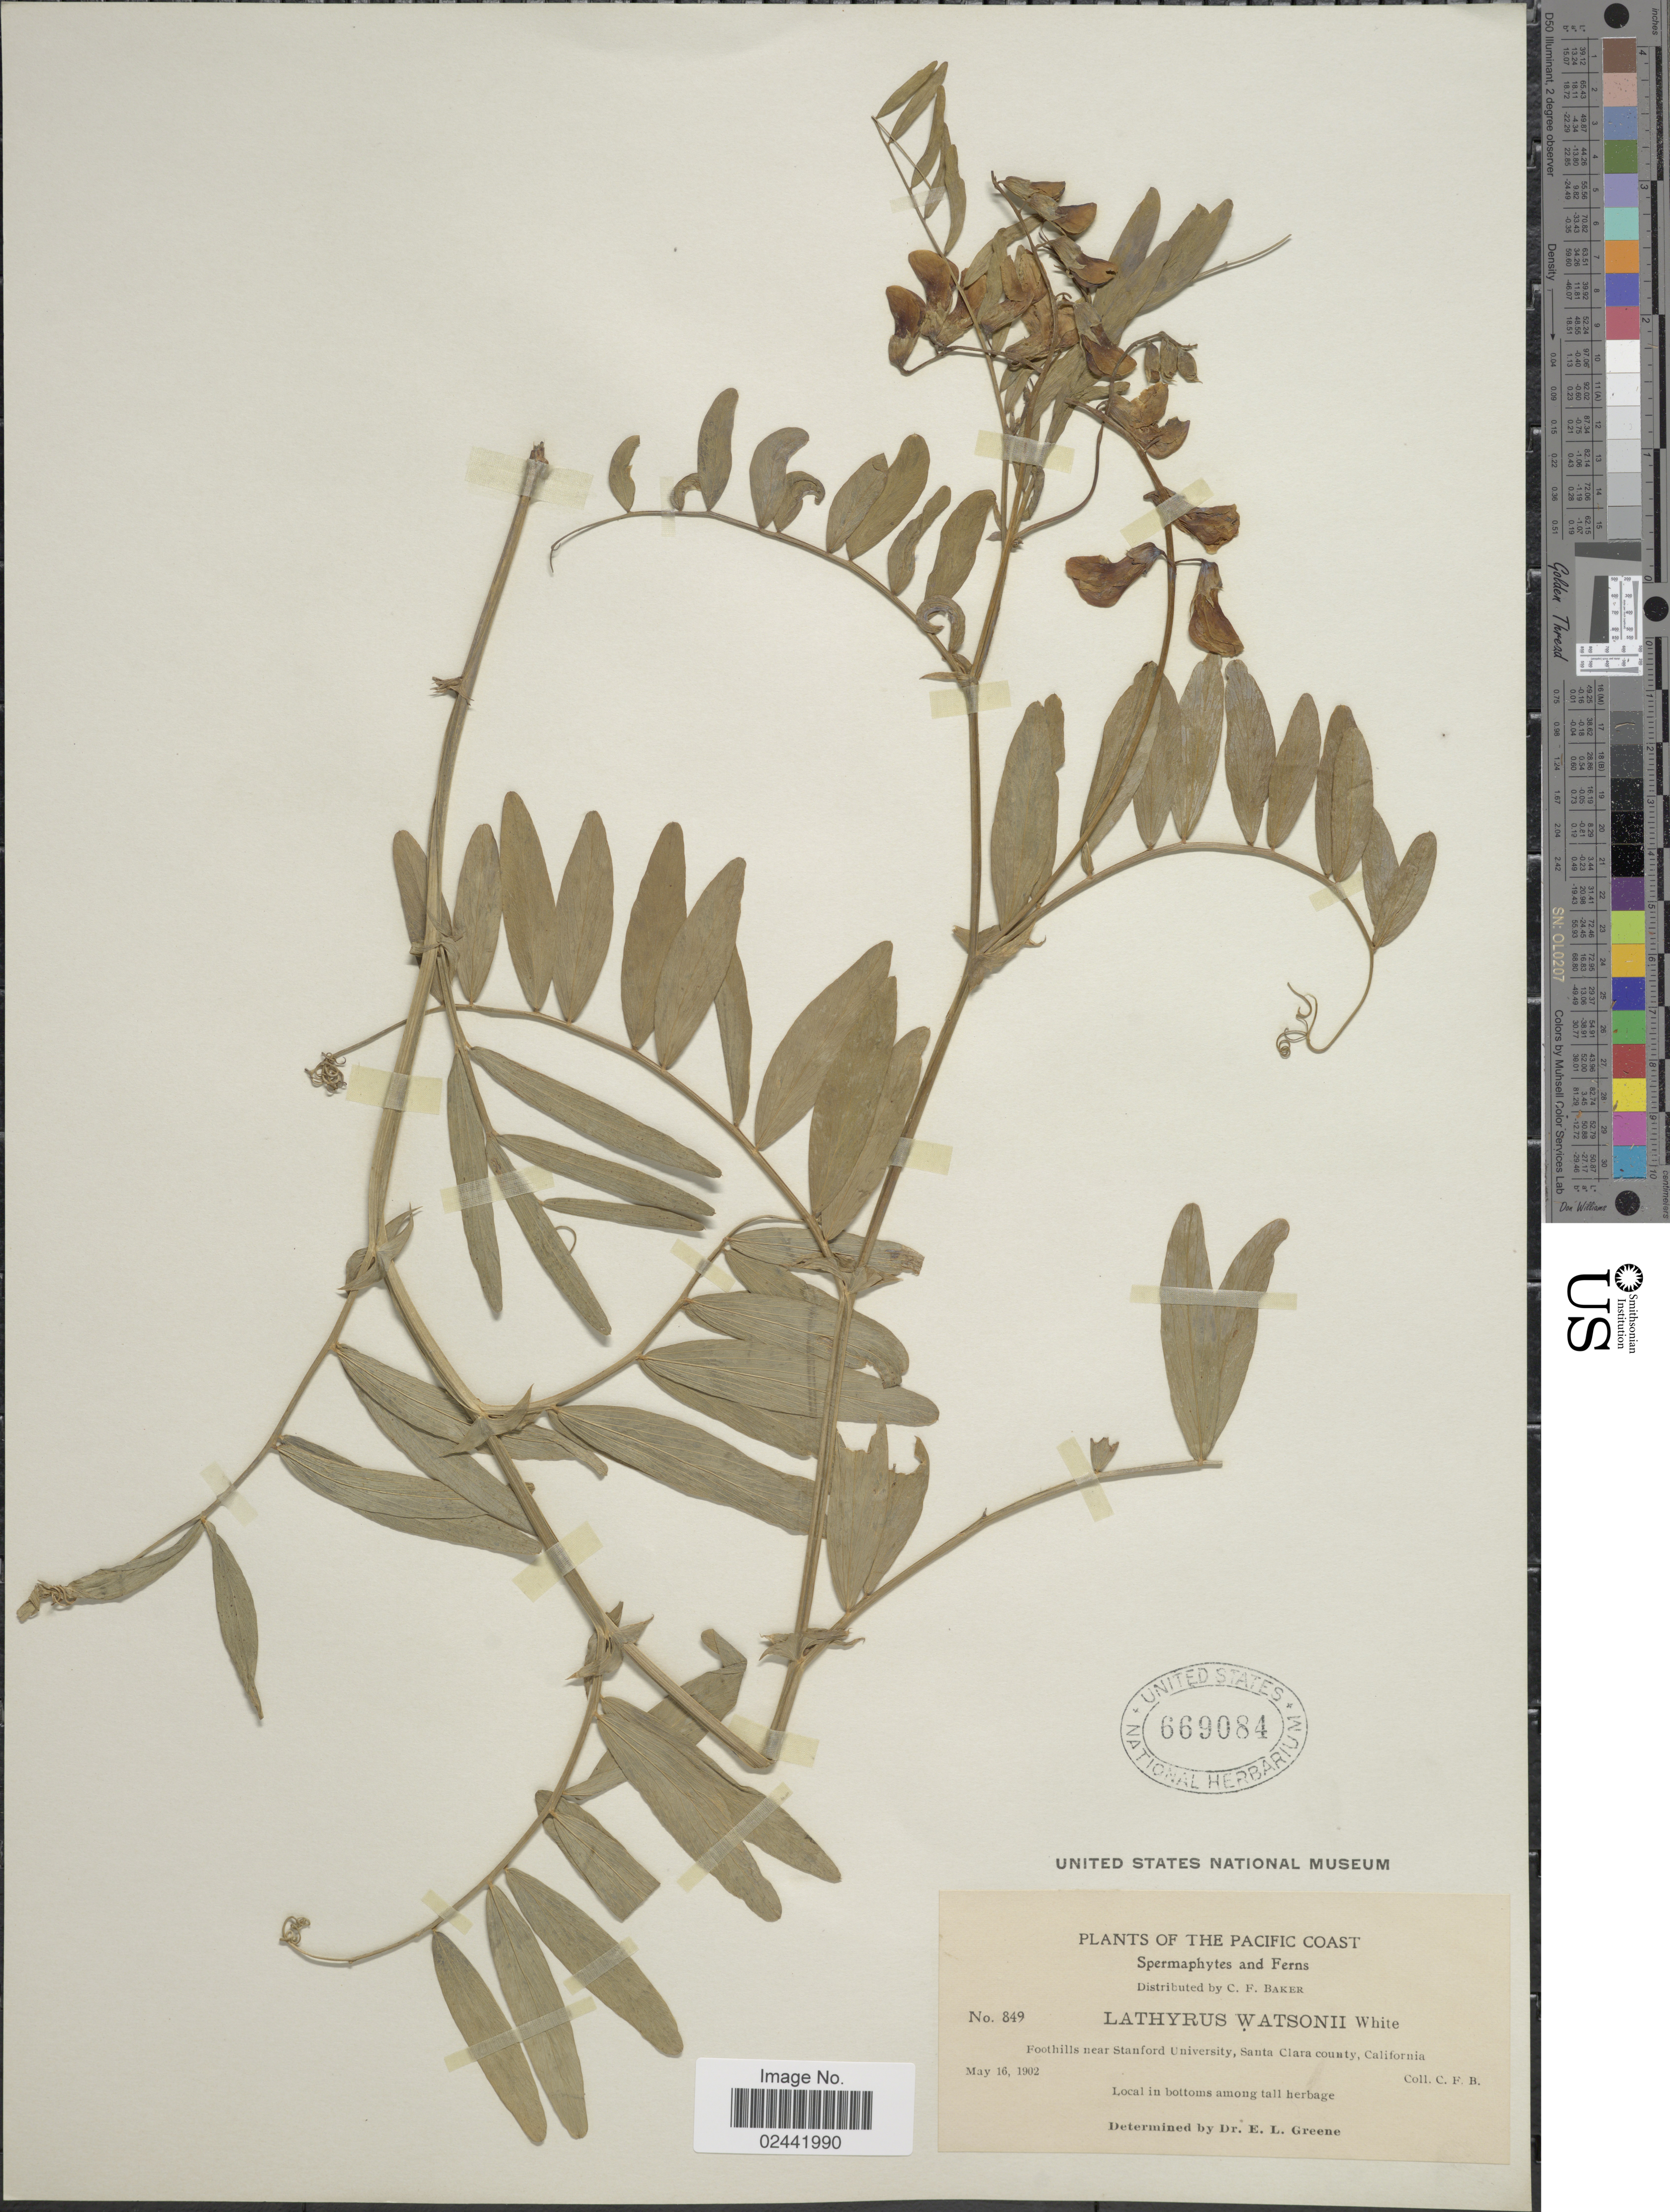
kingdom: Plantae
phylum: Tracheophyta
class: Magnoliopsida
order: Fabales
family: Fabaceae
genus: Lathyrus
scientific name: Lathyrus watsonii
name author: T.G. White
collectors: C. F. Baker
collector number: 849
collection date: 1902-05-16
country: United States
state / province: California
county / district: Santa Clara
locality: Pacific Coast. Foothills near Stanford University, Santa Clara county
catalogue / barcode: US 669084